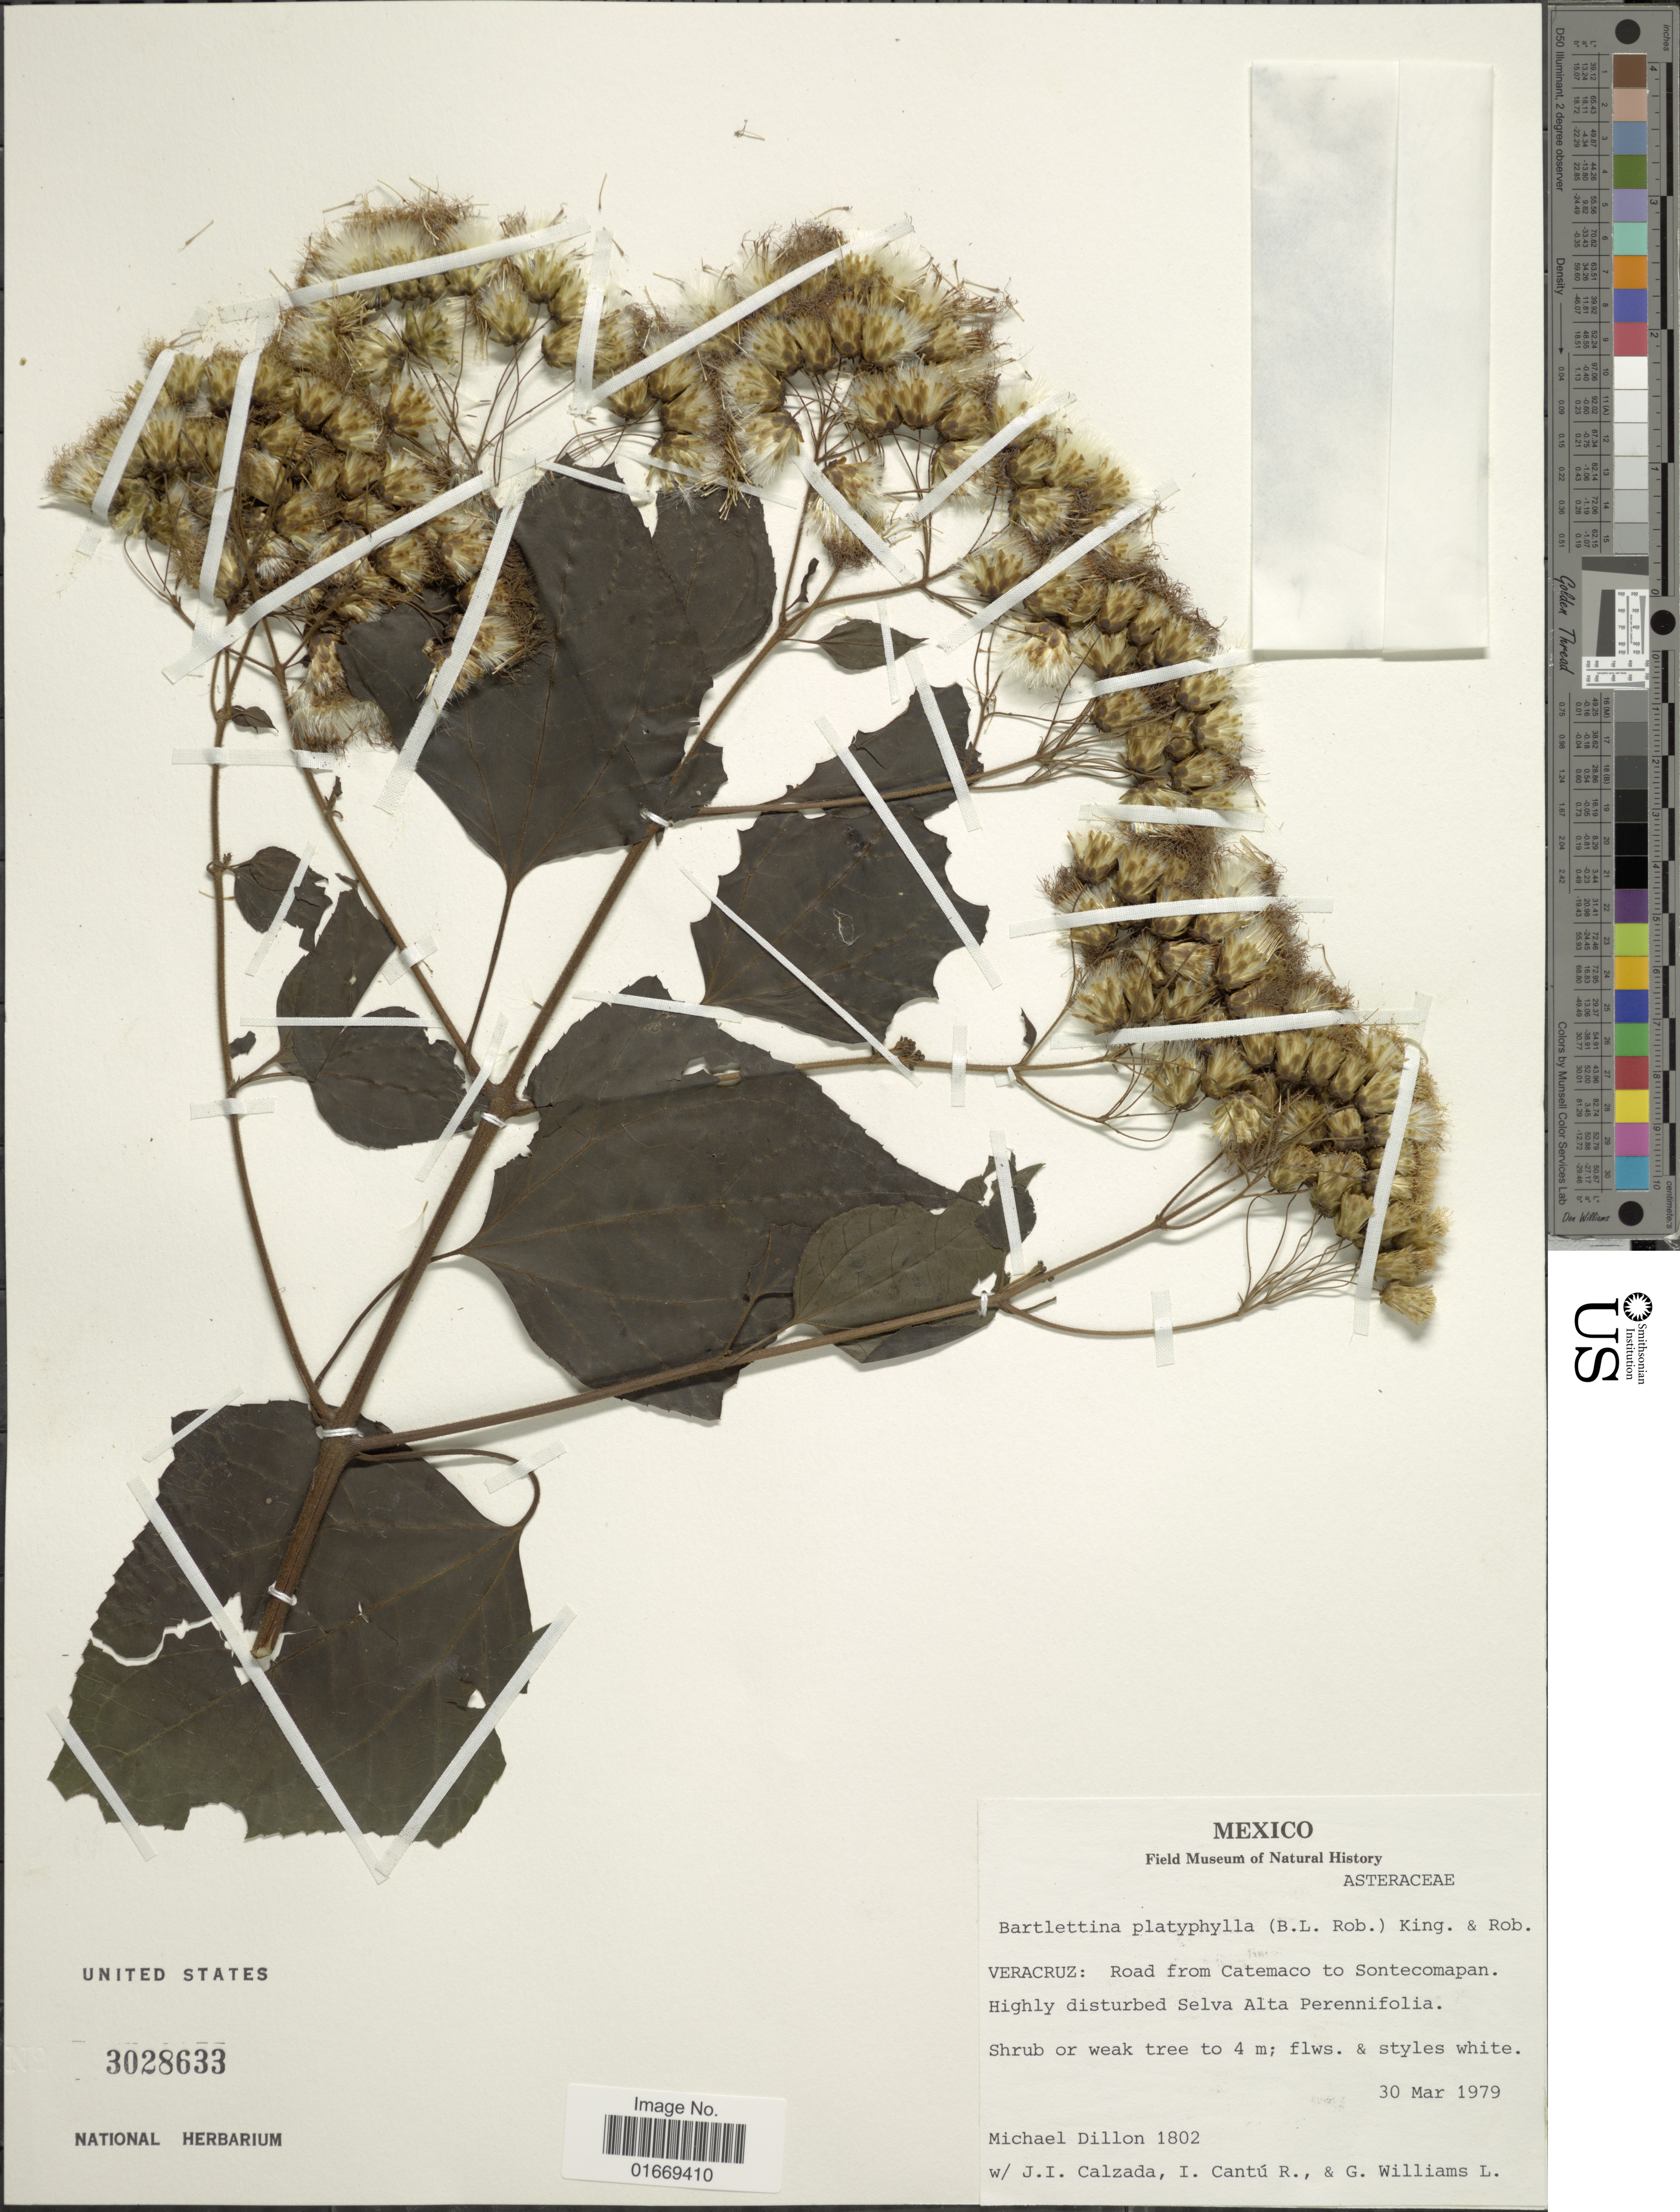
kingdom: Plantae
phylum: Tracheophyta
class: Magnoliopsida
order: Asterales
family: Asteraceae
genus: Bartlettina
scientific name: Bartlettina platyphylla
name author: (B.L. Rob.) R.M. King & H. Rob.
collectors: M. O. Dillon, J. I. Calzada, I. Cantu R. & G. Williams-L.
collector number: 1802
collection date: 1979-03-30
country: Mexico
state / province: Veracruz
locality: Veracruz: Road from Catemaco to Sontecomapan. Highly disturbed Selva Alta Perennifolia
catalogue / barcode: US 3028633